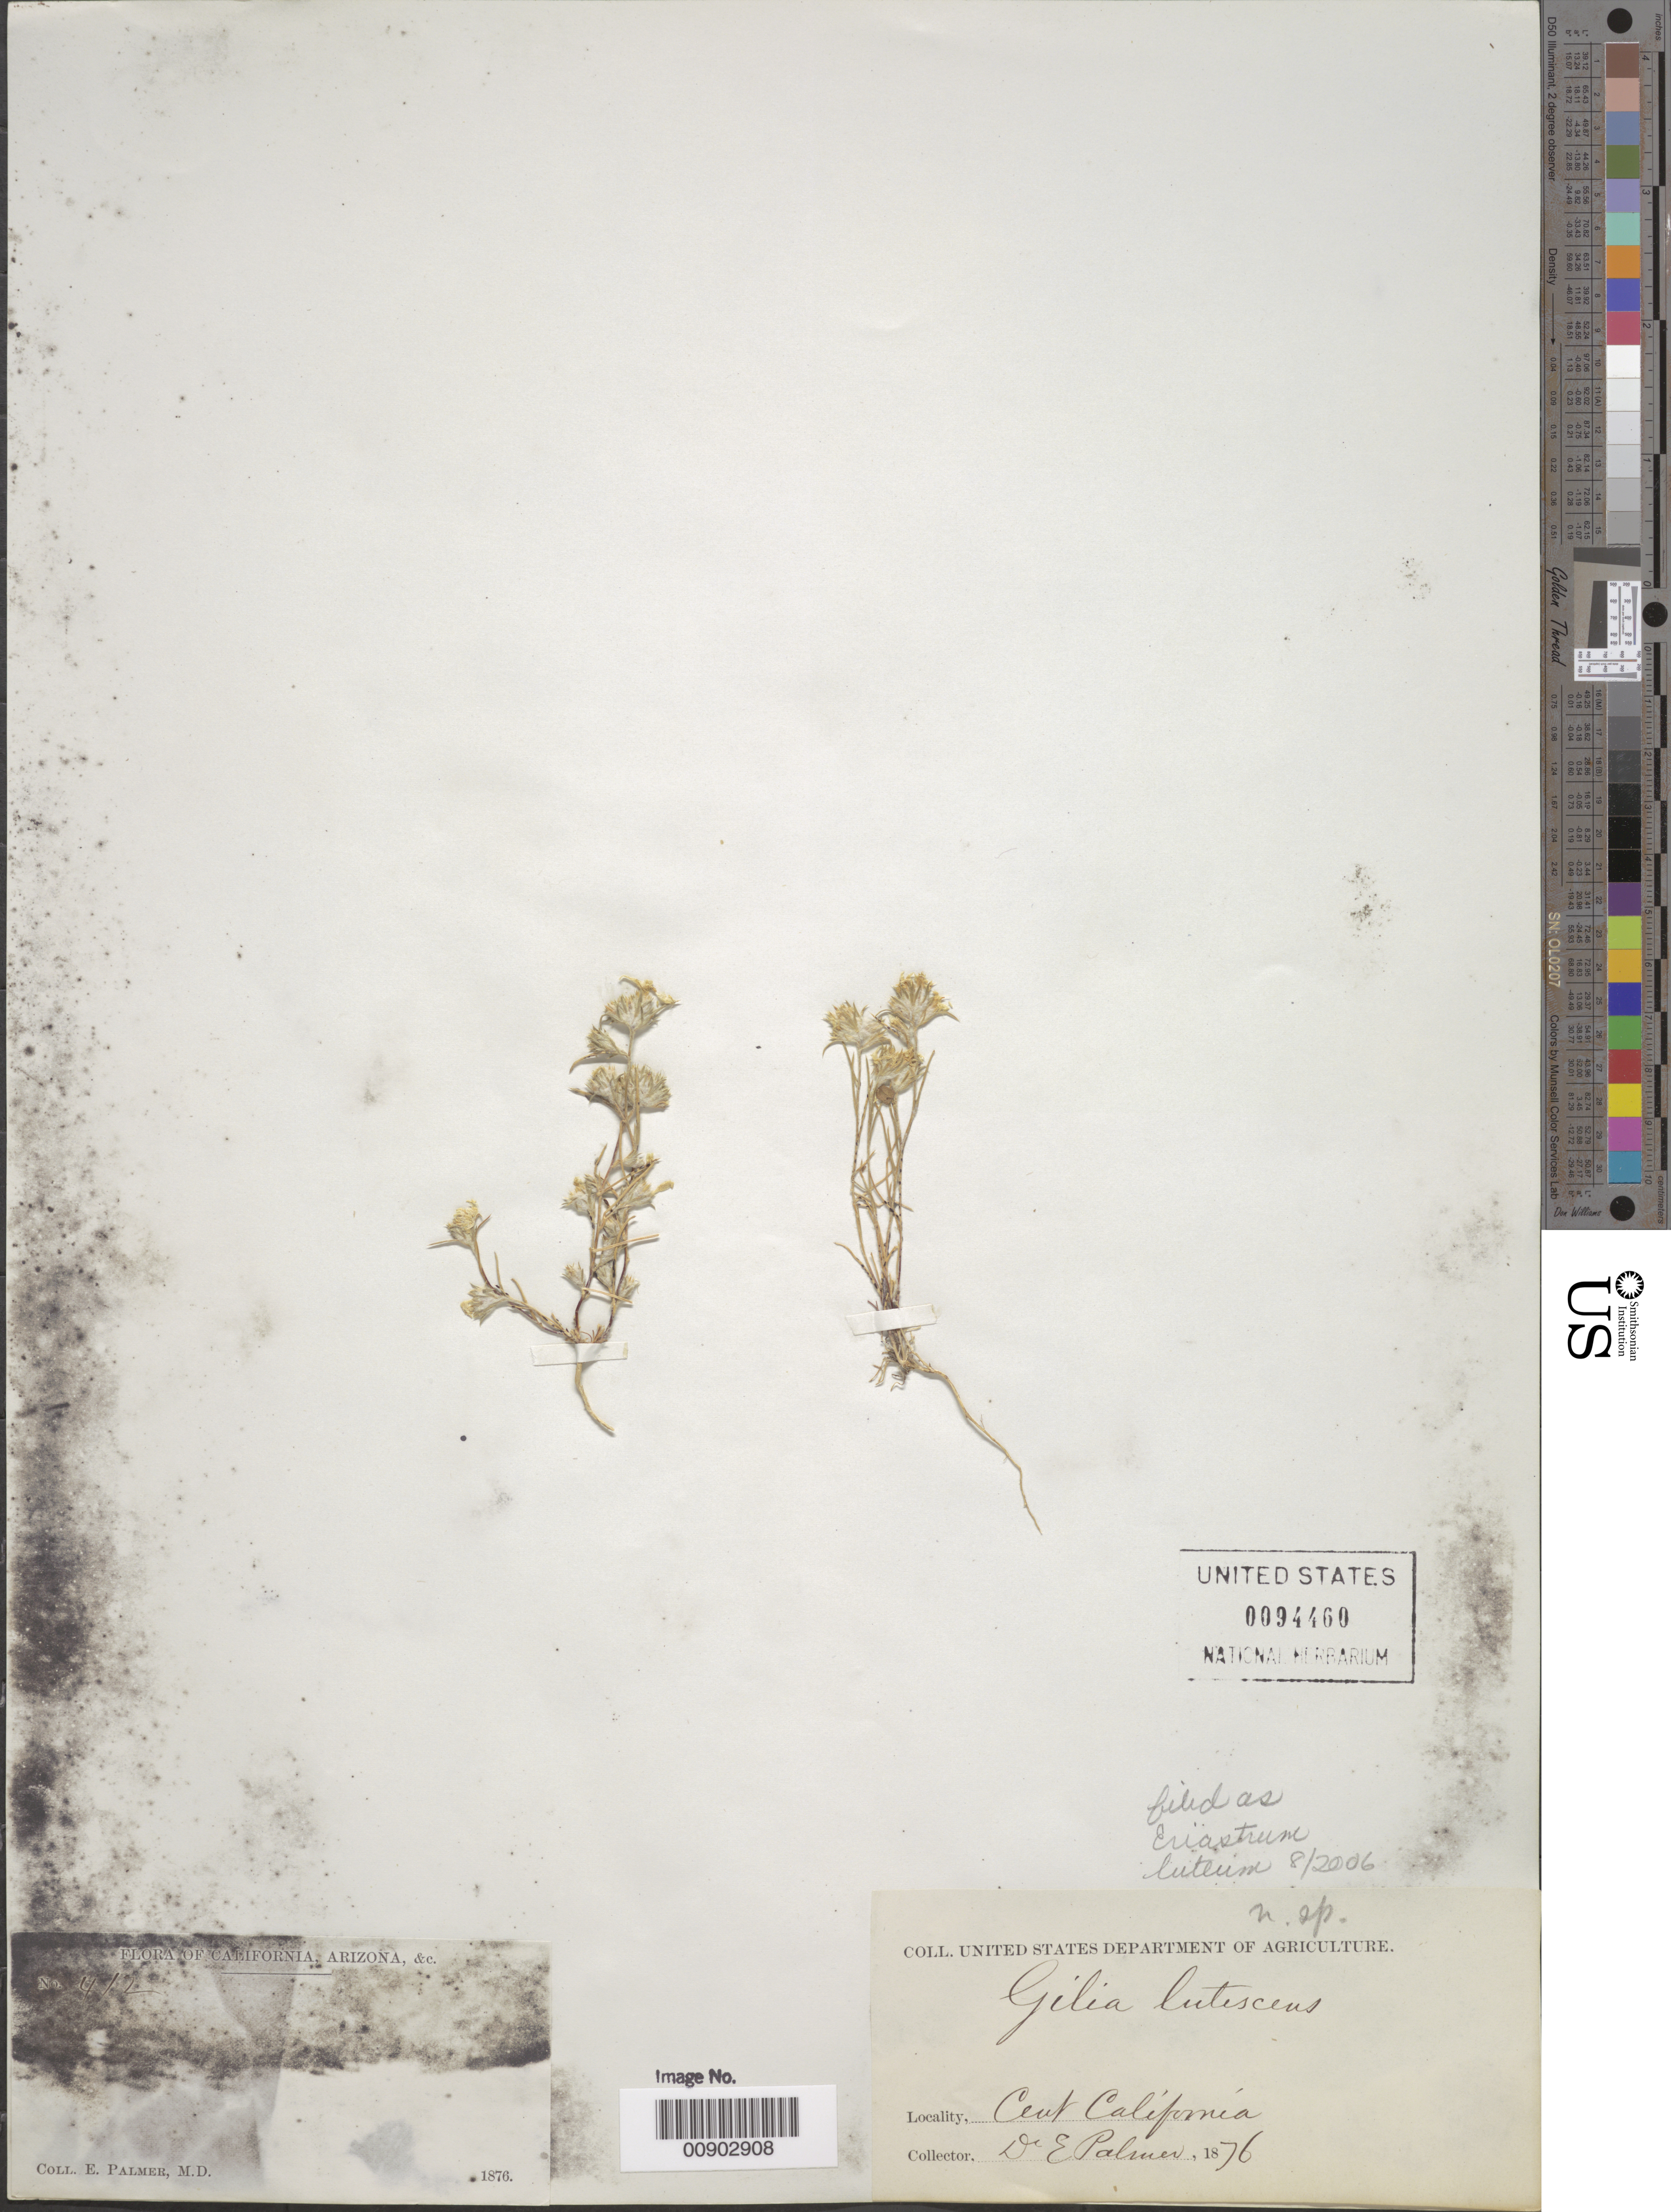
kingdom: Plantae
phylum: Tracheophyta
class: Magnoliopsida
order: Ericales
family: Polemoniaceae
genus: Eriastrum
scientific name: Eriastrum luteum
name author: (Benth.) H. Mason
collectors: E. Palmer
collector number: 412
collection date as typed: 1876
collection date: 1876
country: United States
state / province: California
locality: Central California.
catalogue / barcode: US 94460